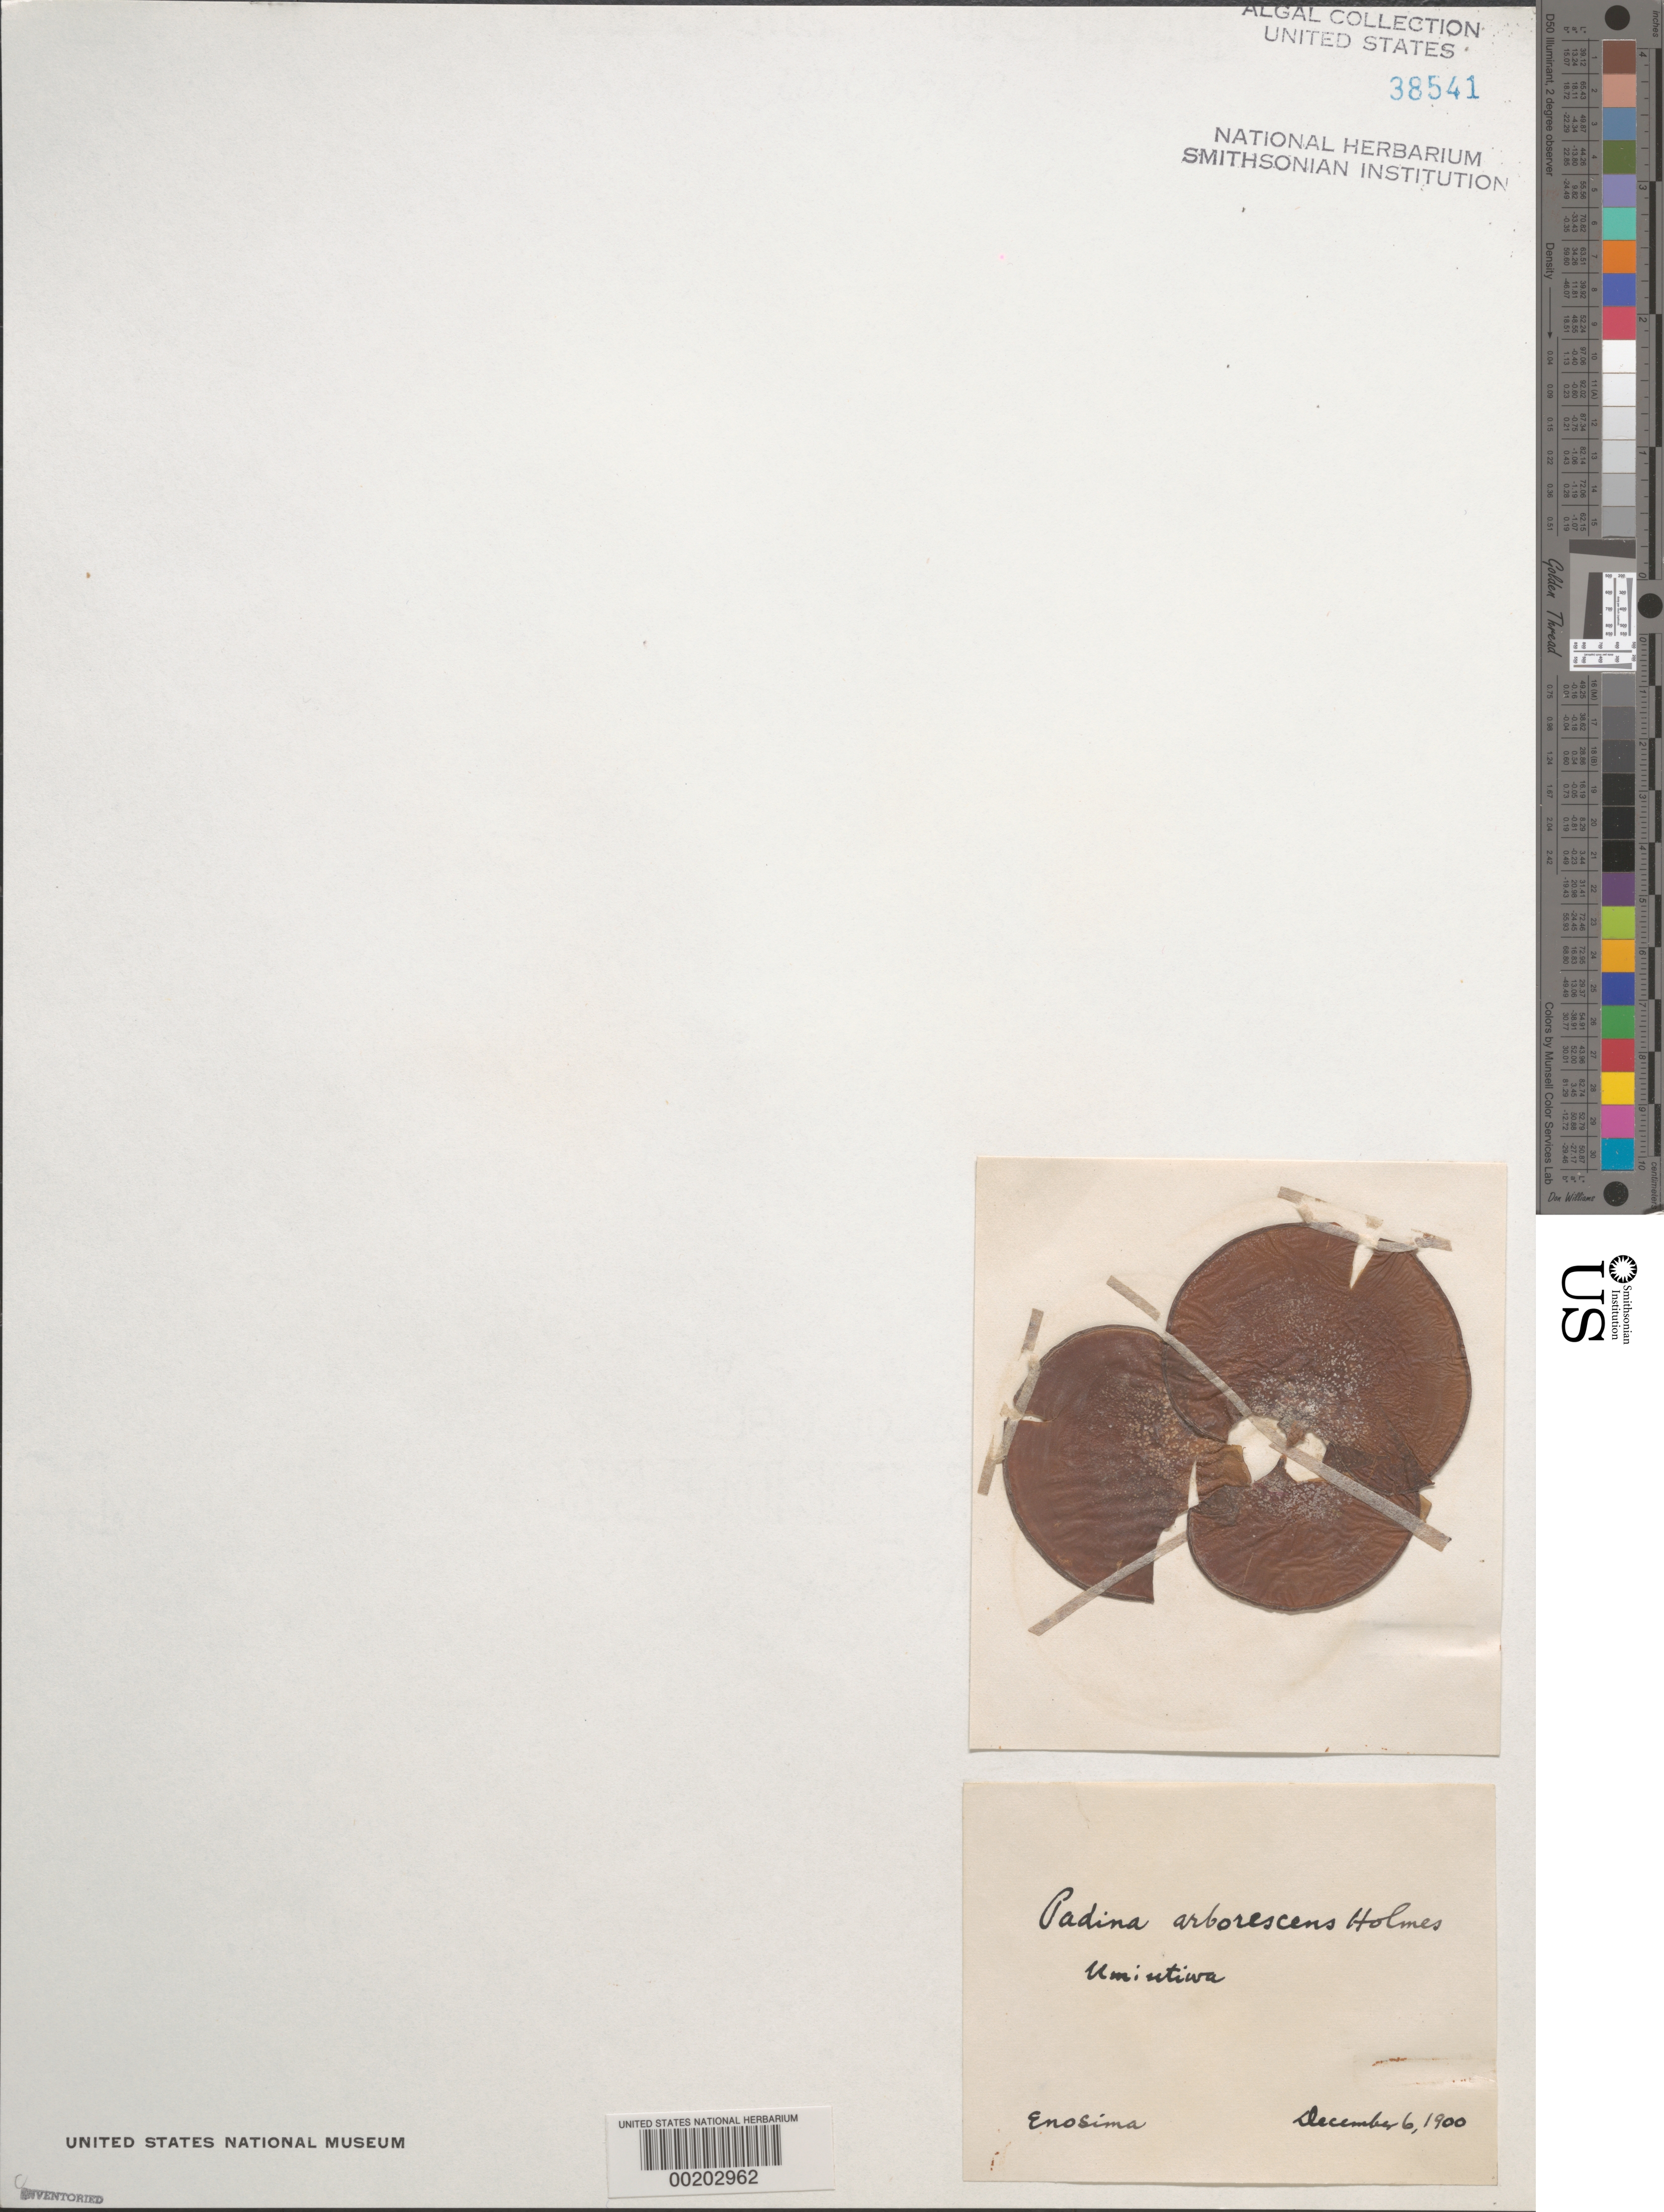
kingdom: Chromista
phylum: Ochrophyta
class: Phaeophyceae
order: Dictyotales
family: Dictyotaceae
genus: Padina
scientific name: Padina arborescens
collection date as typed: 06 Dec 1900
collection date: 1900-12-06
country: Japan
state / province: Kanagawa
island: Enoshima (Enosima)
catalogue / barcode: US 38541